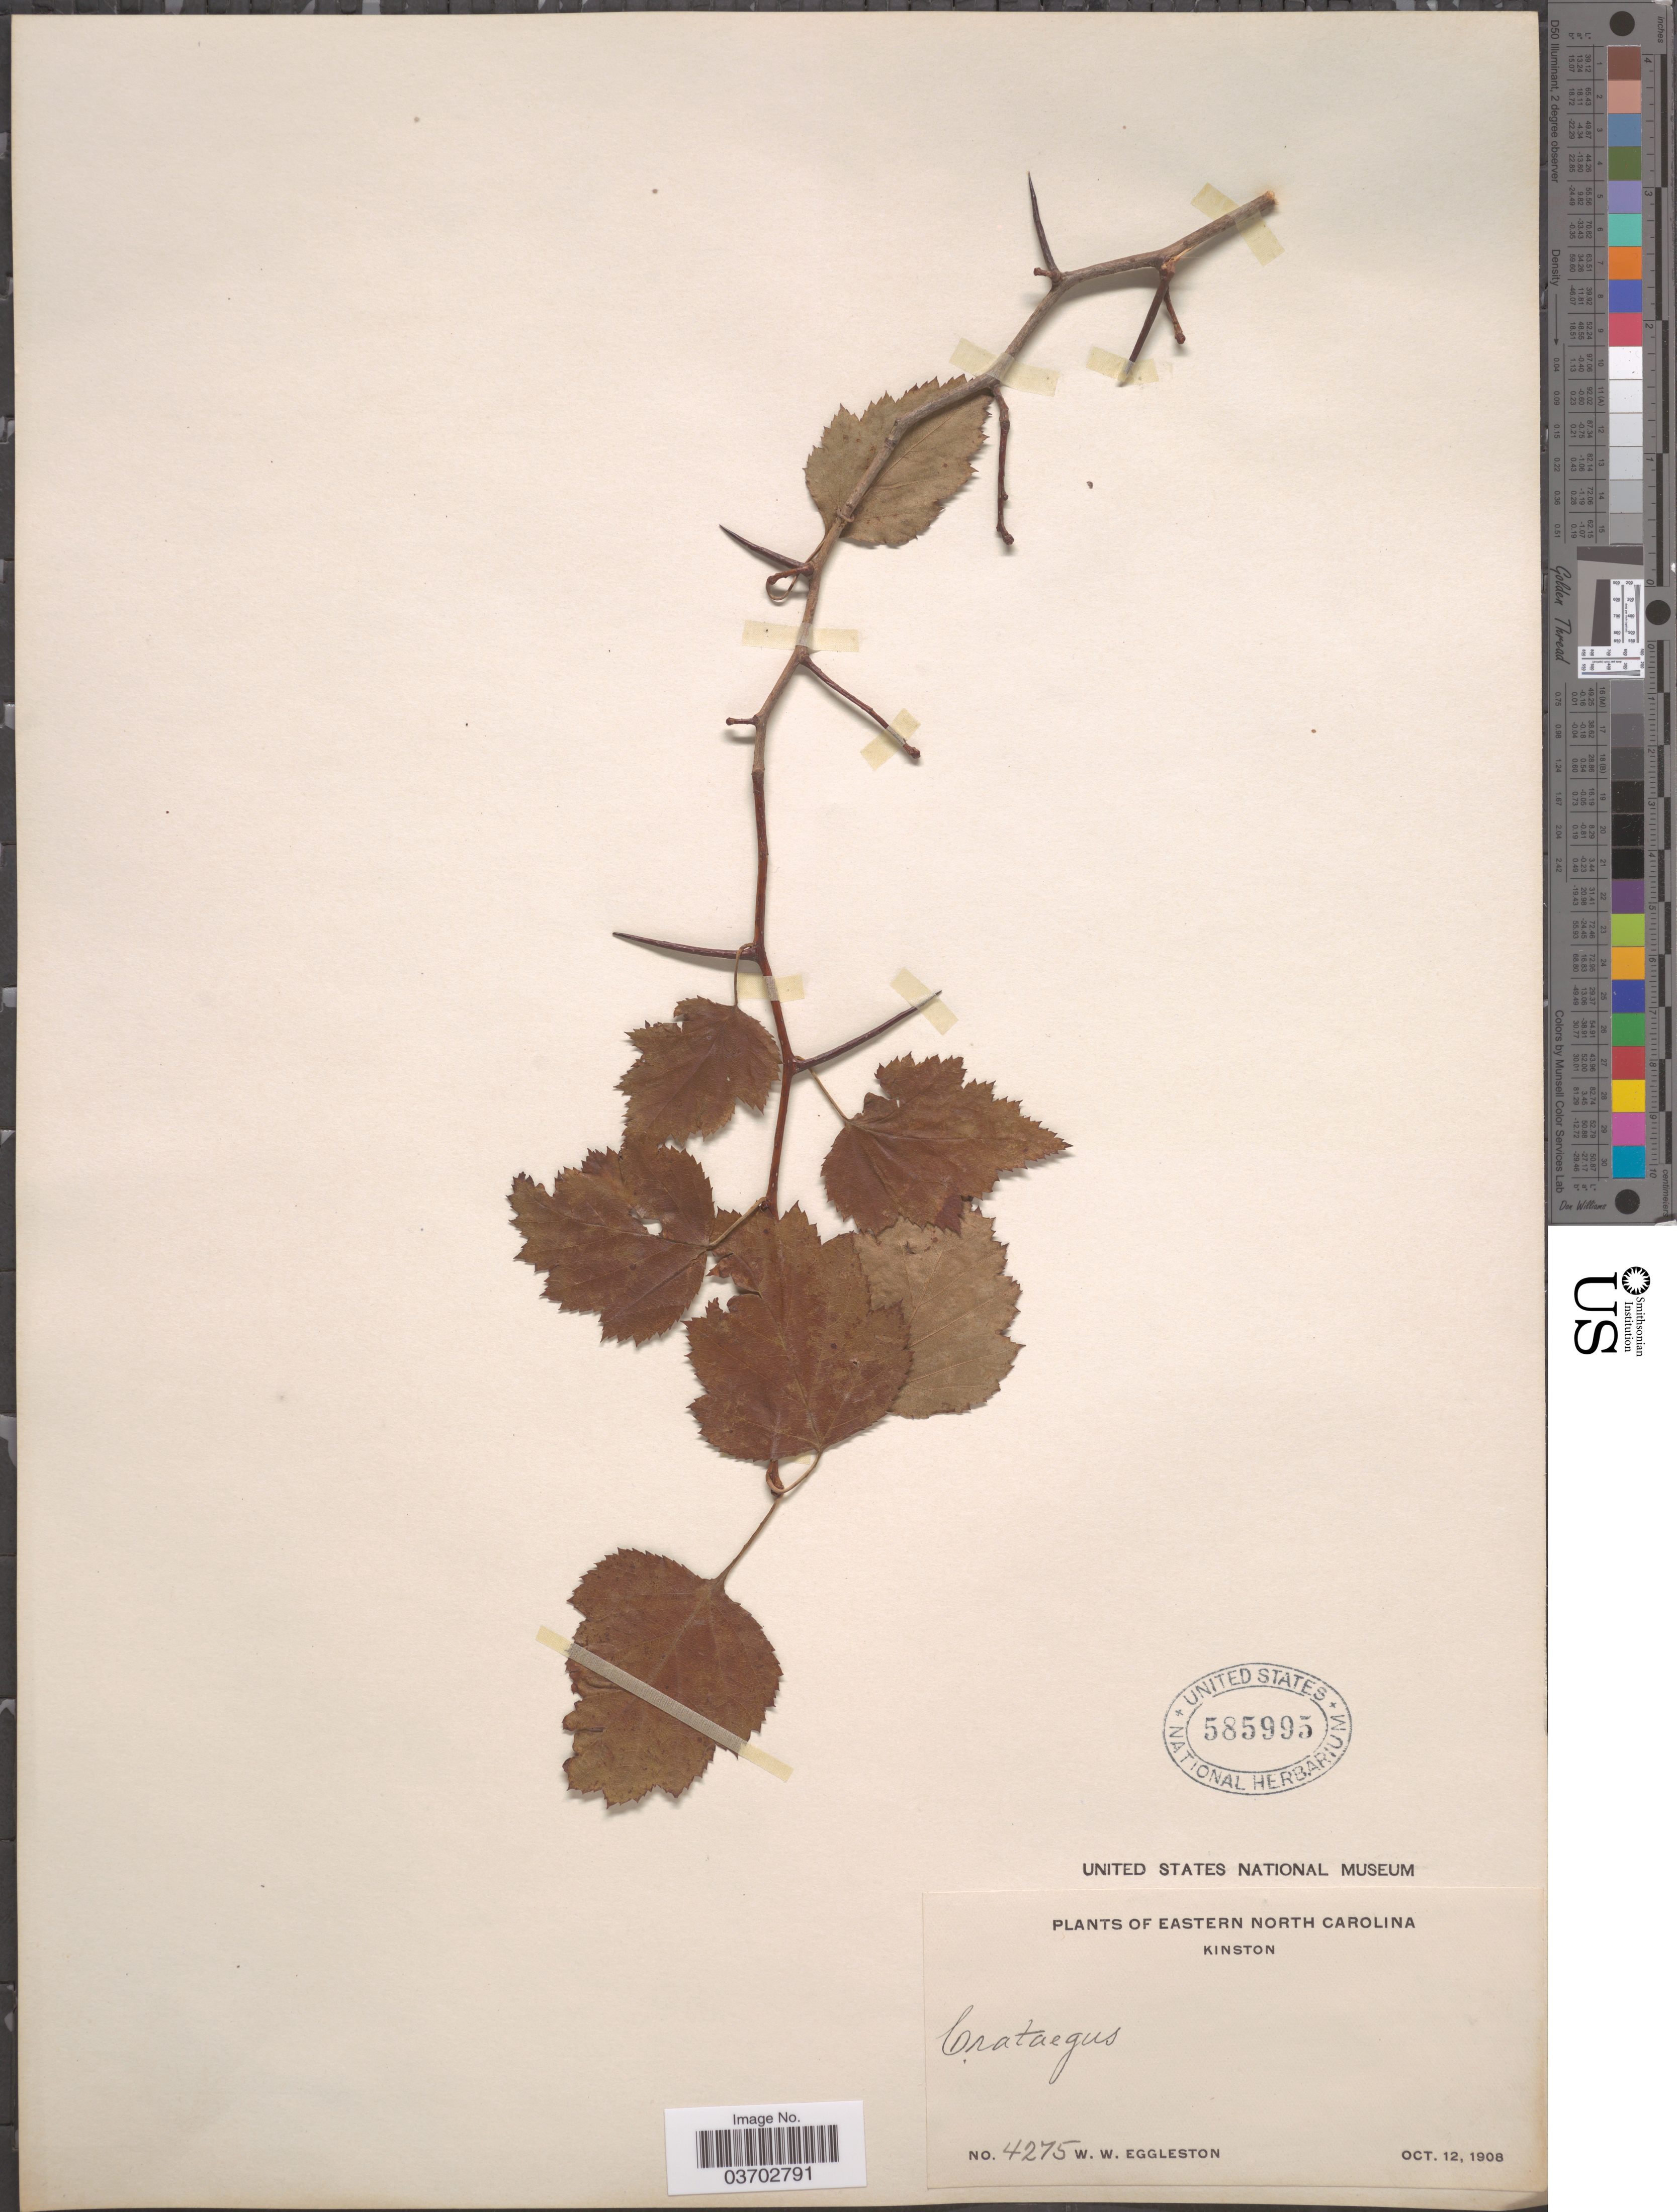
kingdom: Plantae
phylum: Tracheophyta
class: Magnoliopsida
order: Rosales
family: Rosaceae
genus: Crataegus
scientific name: Crataegus sp.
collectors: W. W. Eggleston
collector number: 4275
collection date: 1908-10-12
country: United States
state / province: North Carolina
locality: Eastern North Carolina. Kinston.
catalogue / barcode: US 585995